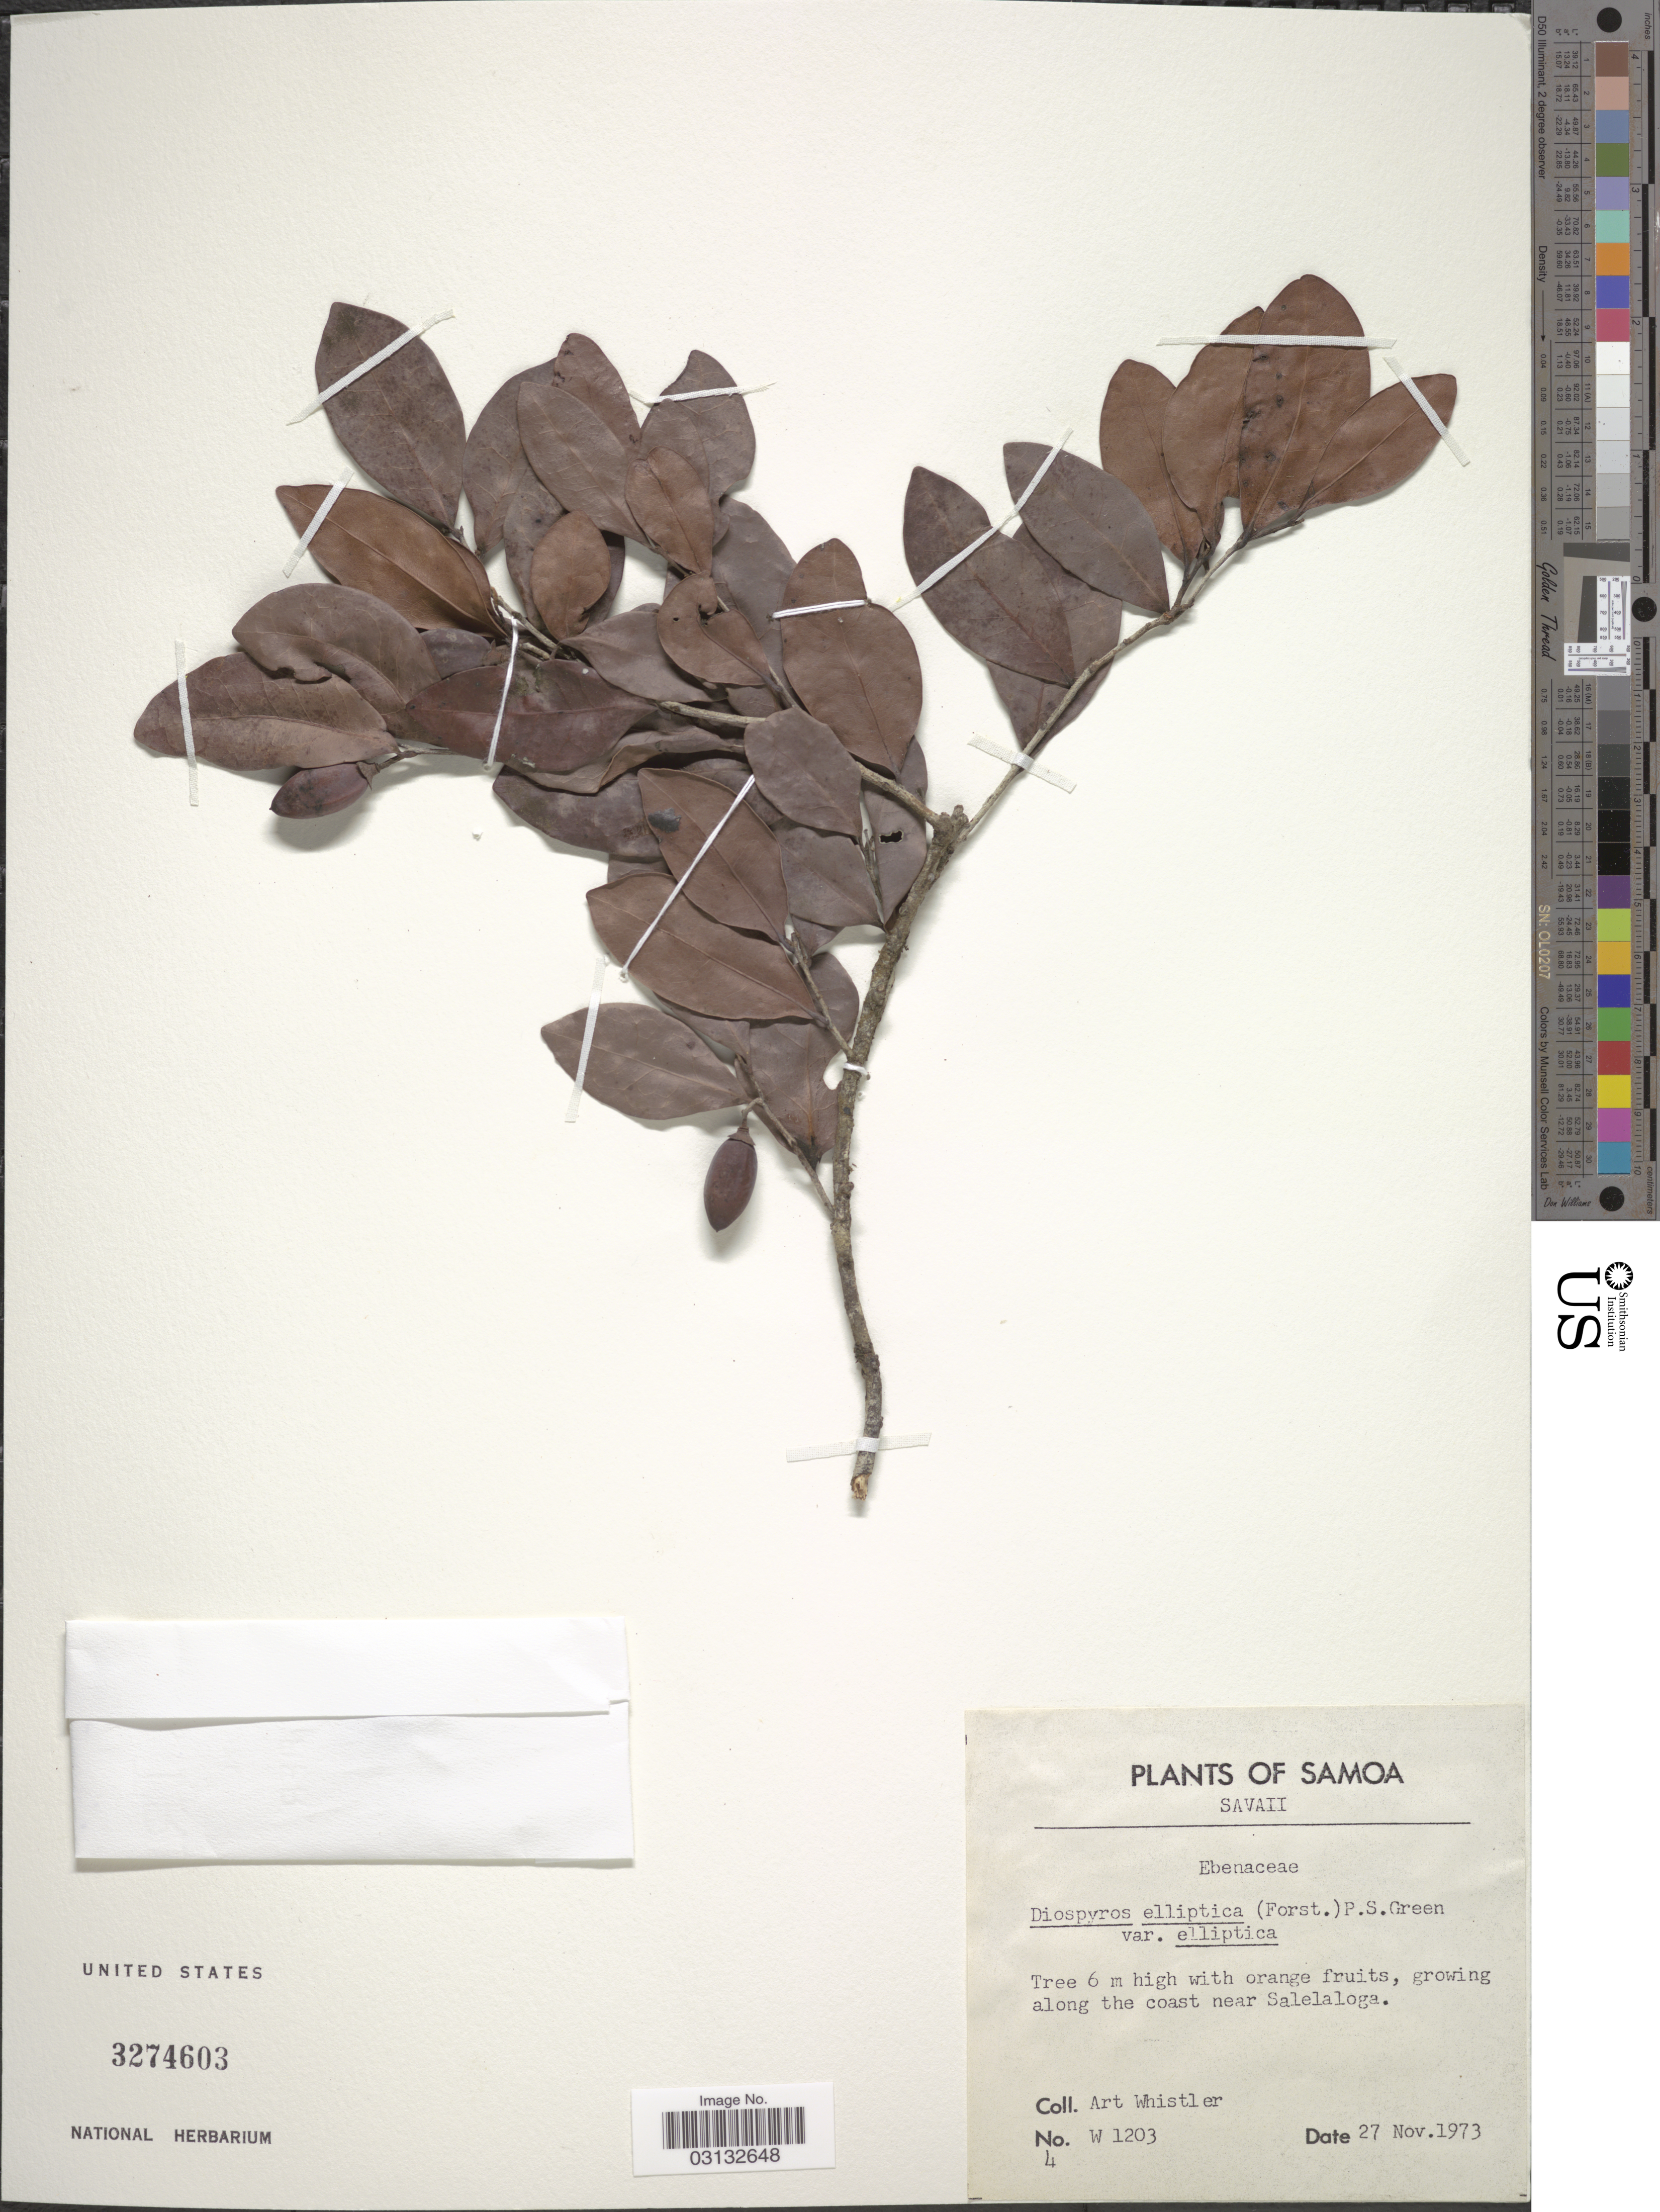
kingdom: Plantae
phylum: Tracheophyta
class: Magnoliopsida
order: Ericales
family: Ebenaceae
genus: Diospyros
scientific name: Diospyros elliptica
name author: P.S. Green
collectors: A. Whistler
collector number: W1203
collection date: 1973-11-27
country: Samoa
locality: Samoa. Savaii. Growing along the coast near Salelaloga.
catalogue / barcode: US 3274603